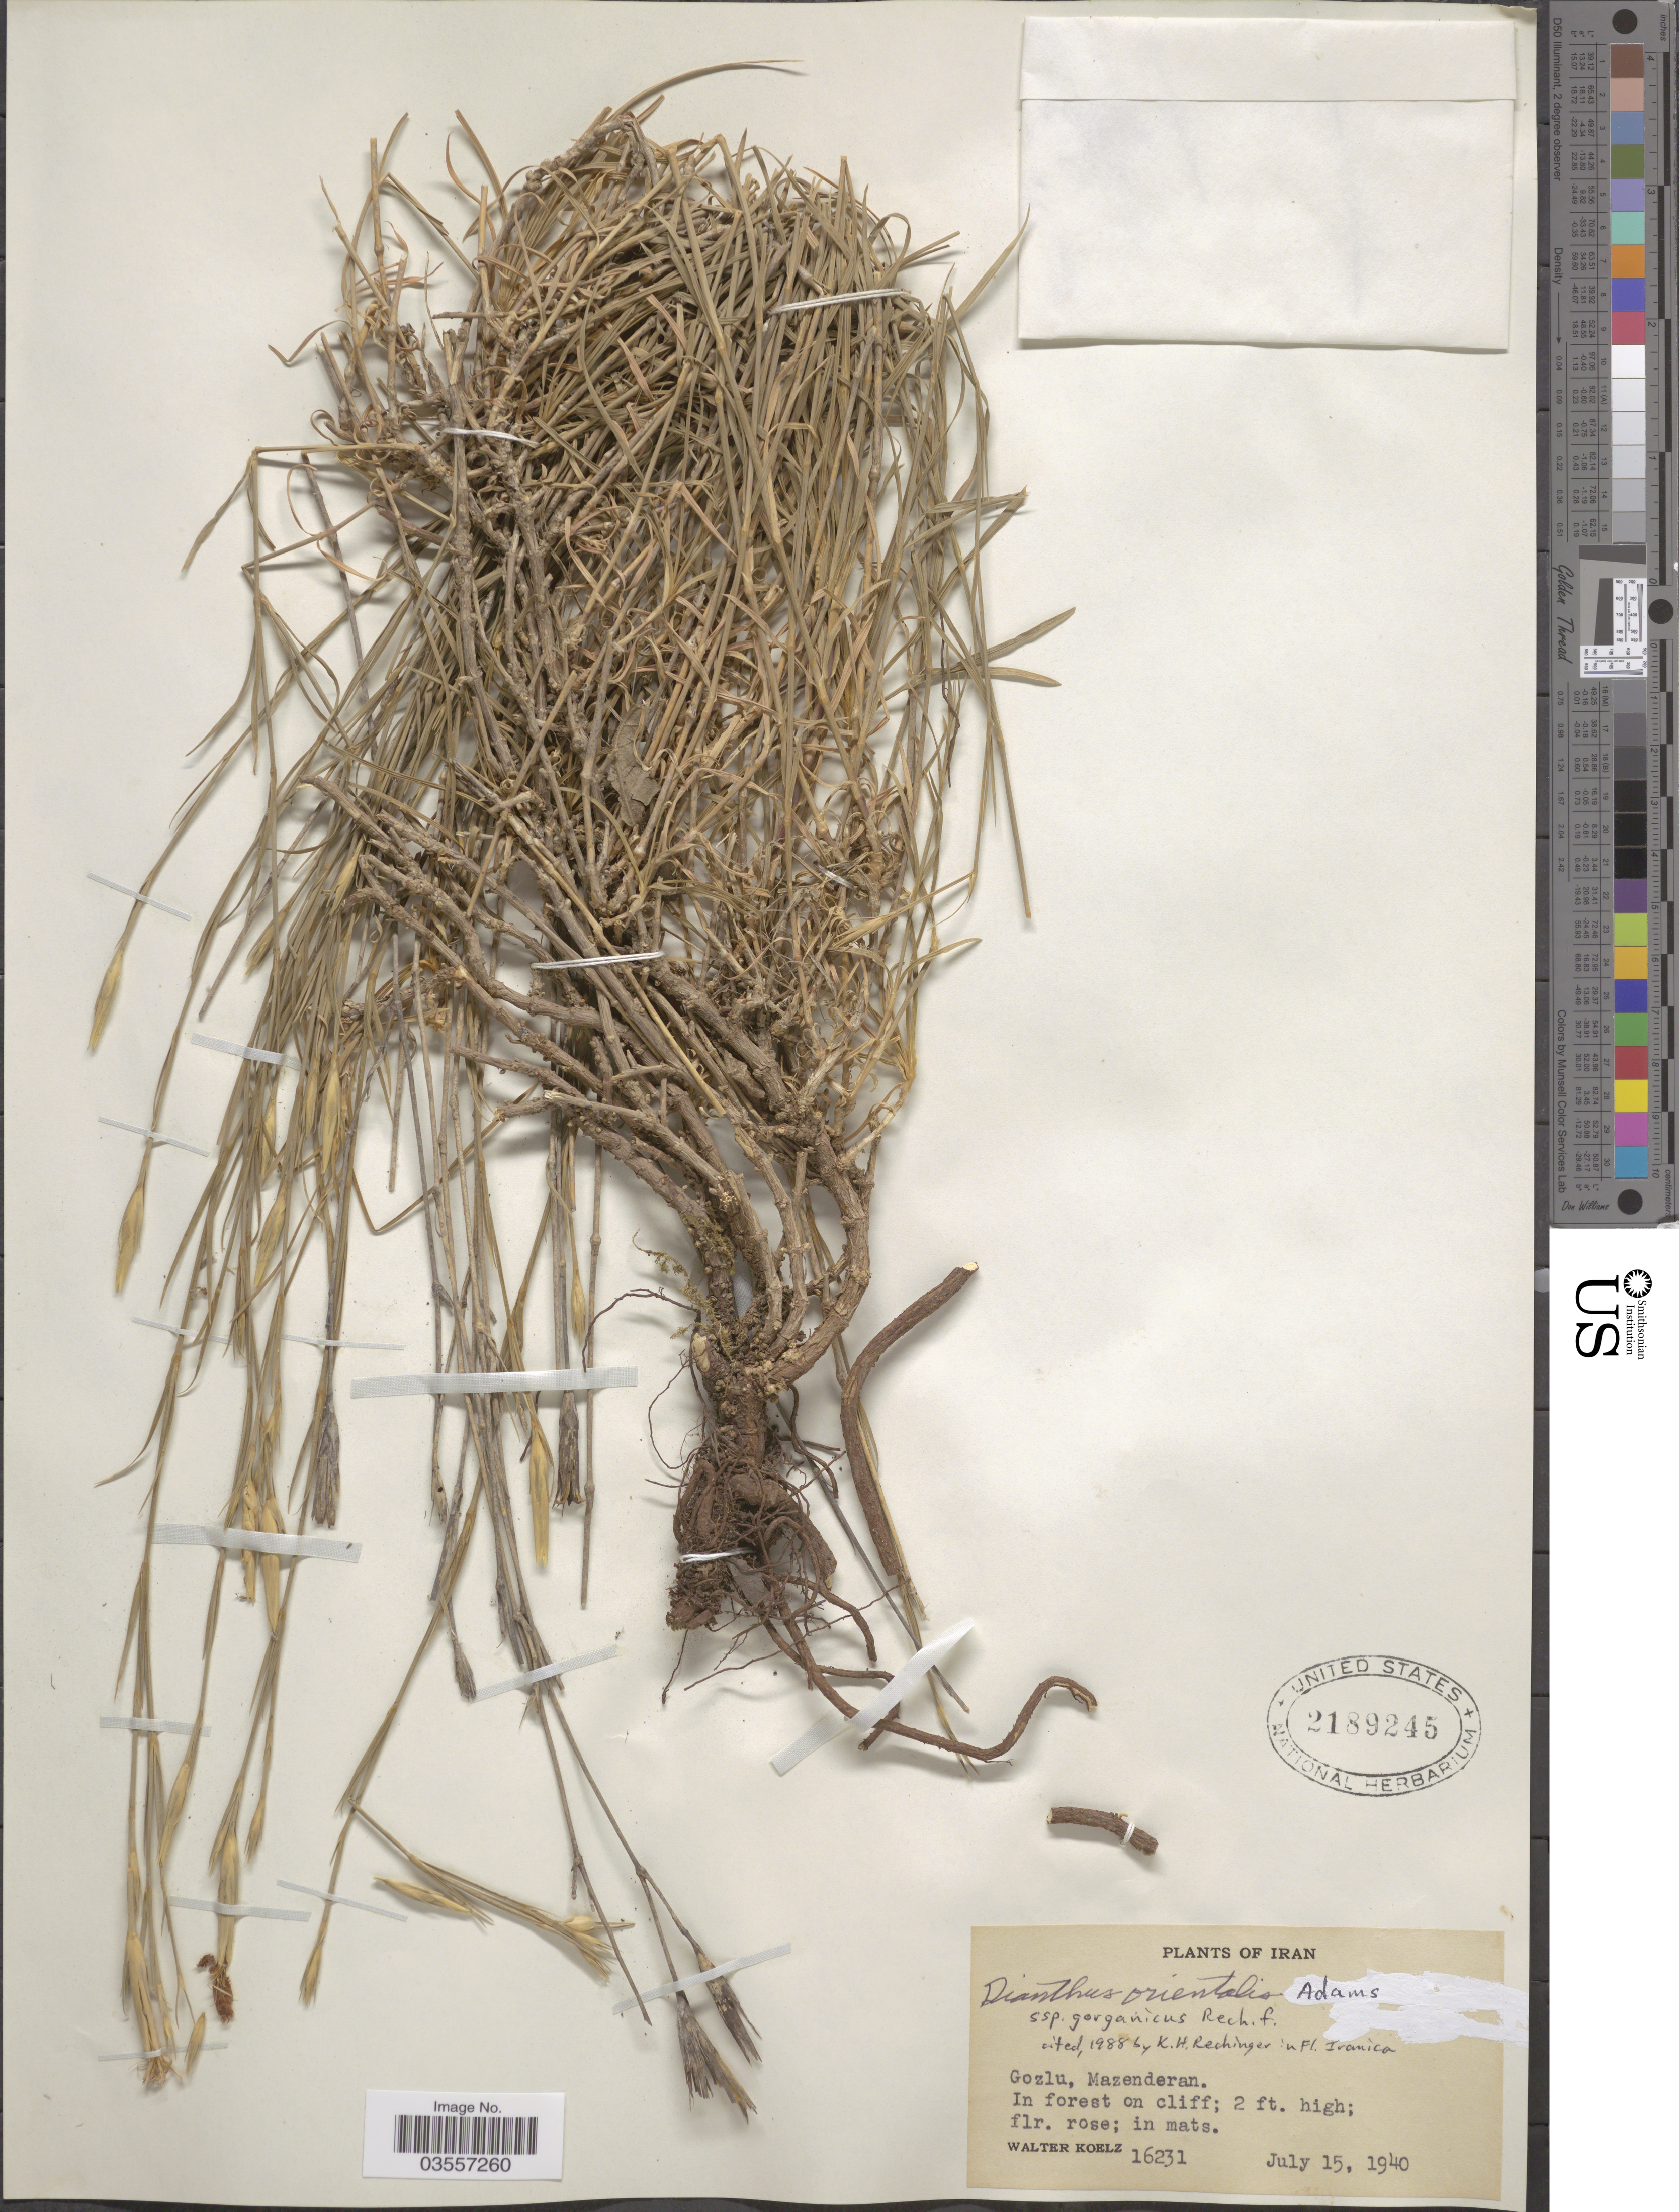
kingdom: Plantae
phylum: Tracheophyta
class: Magnoliopsida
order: Caryophyllales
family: Caryophyllaceae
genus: Dianthus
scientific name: Dianthus orientalis subsp. gorganicus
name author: Rech. f.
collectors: W. N. Koelz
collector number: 16231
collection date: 1940-07-15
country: Iran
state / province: Mazandaran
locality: Gozlu, Mazenderan.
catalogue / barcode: US 2189245